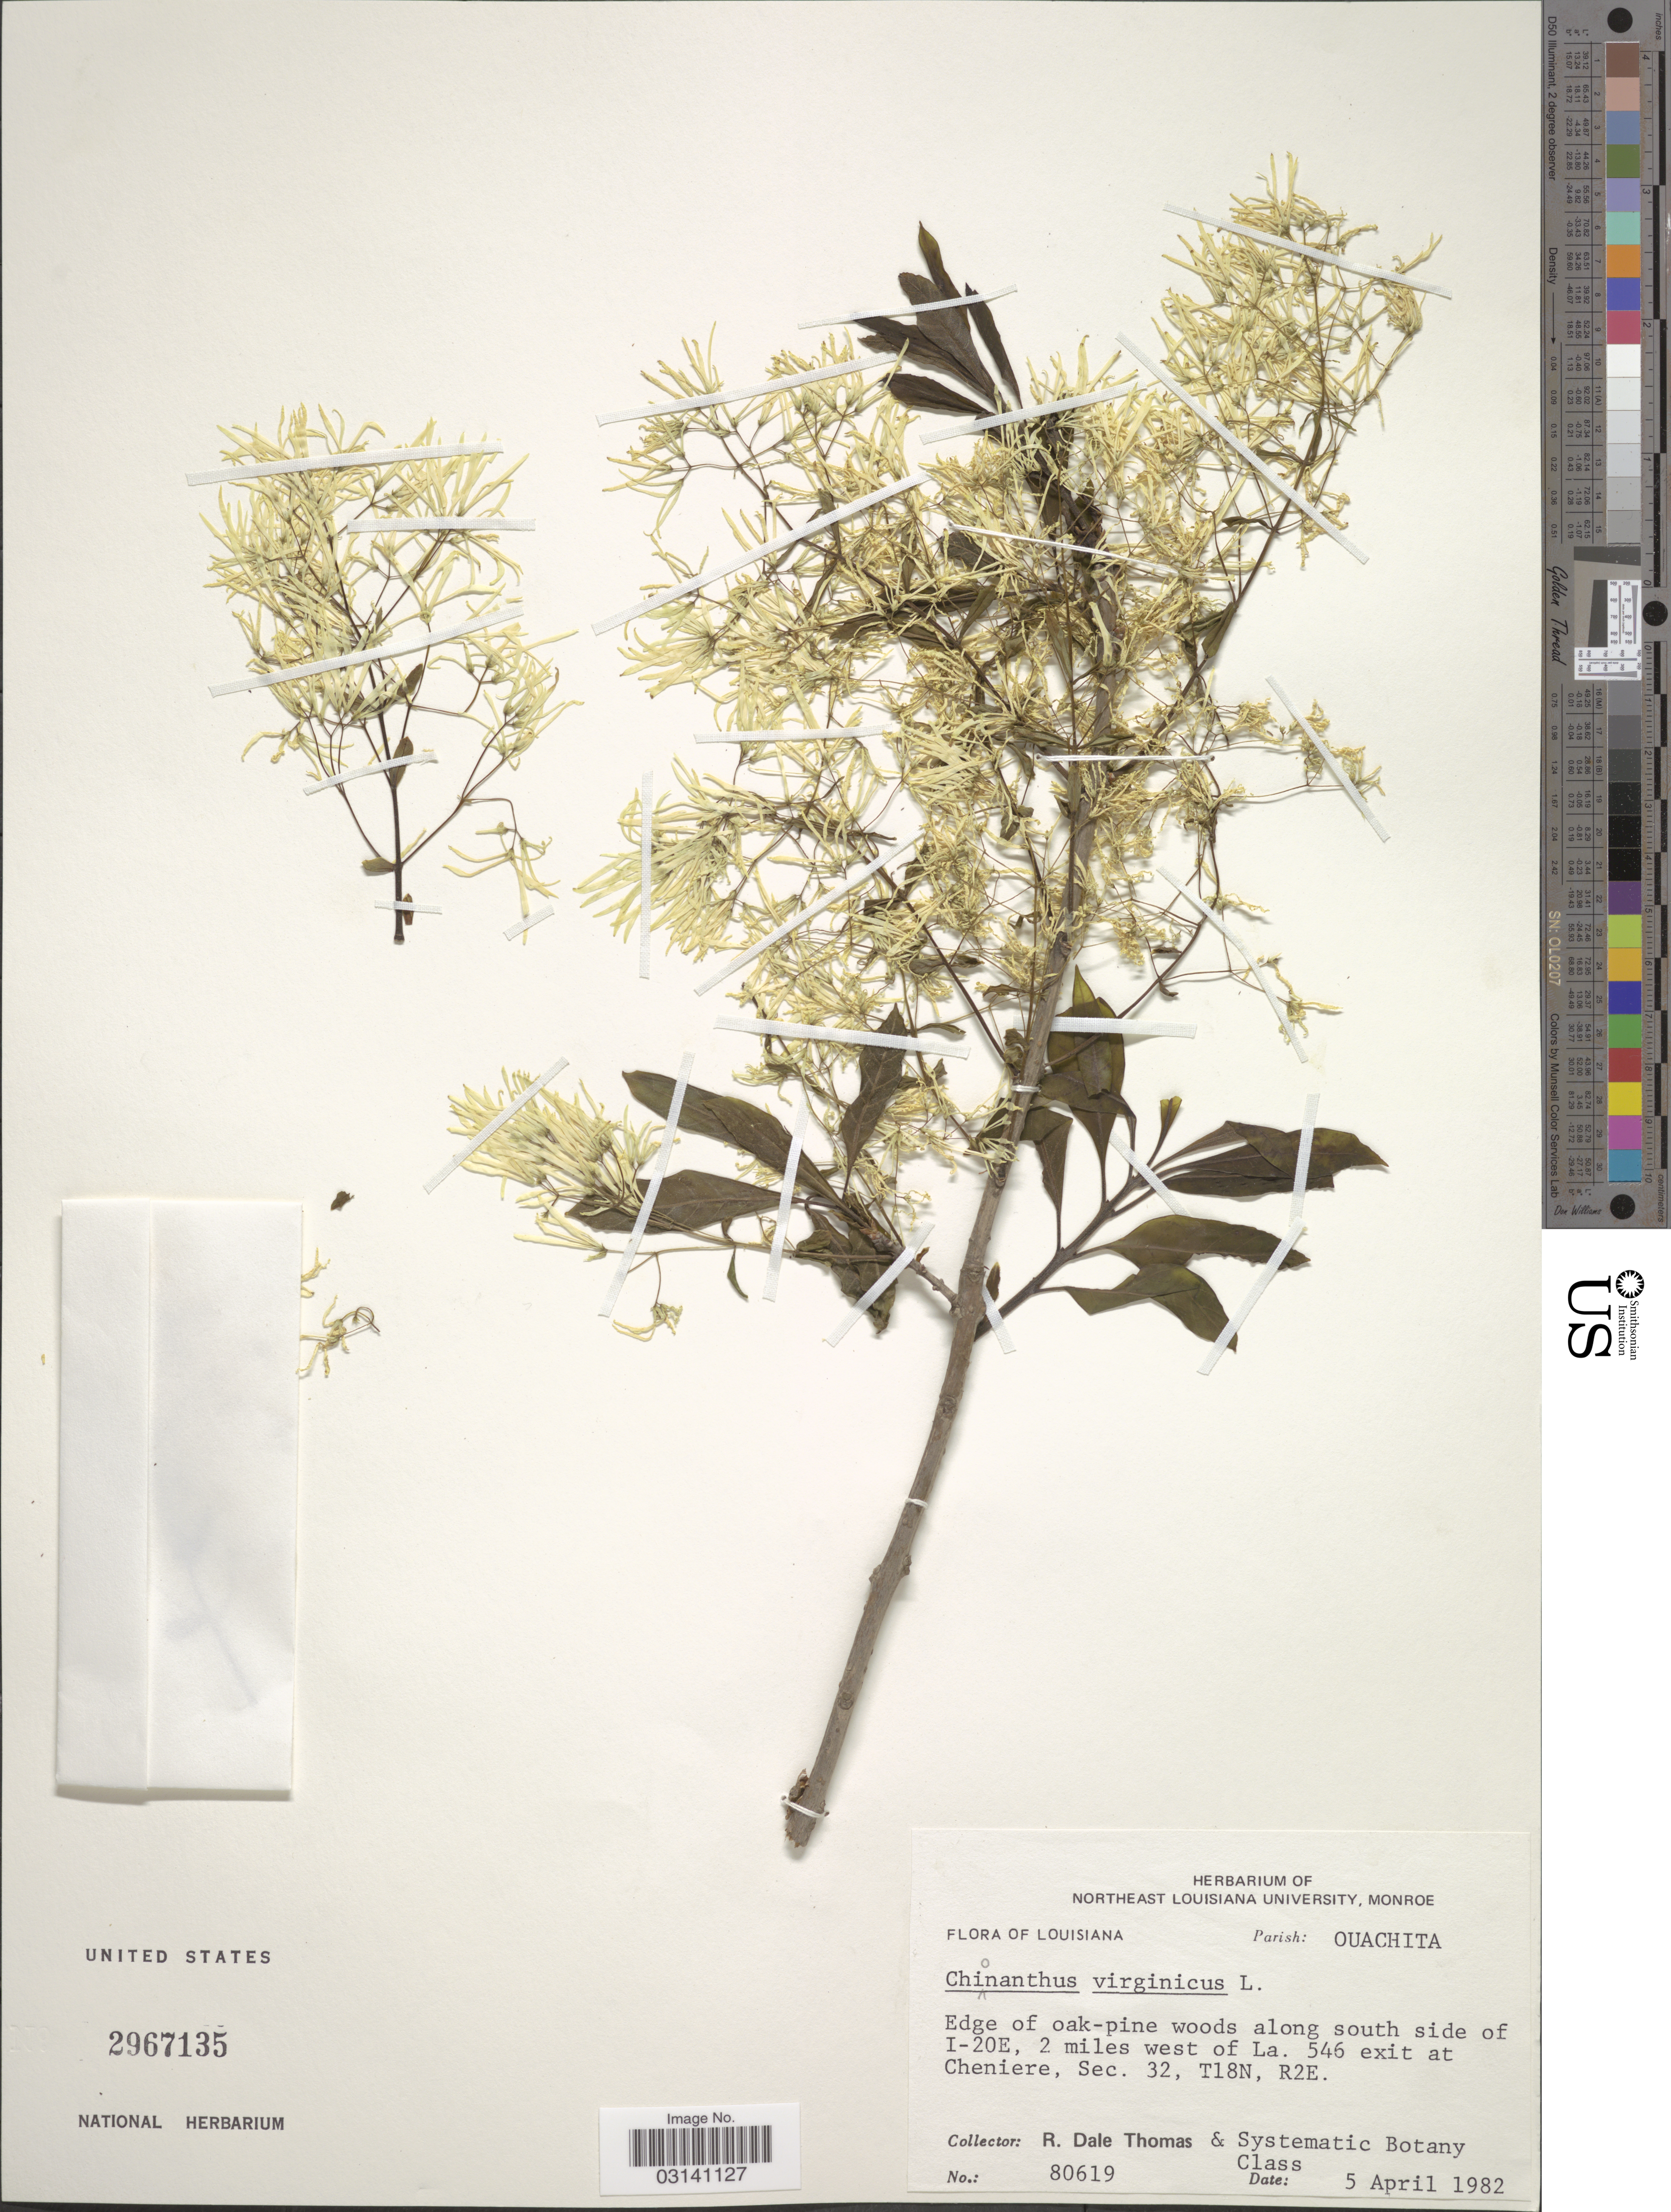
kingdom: Plantae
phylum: Tracheophyta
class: Magnoliopsida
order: Lamiales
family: Oleaceae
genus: Chionanthus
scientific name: Chionanthus virginicus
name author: L.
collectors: R. Thomas & Systematic Botany Class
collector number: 80619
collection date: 1982-04-05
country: United States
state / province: Louisiana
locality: Parish: Ouachita. Edge of oak-pine woods along south side of I-20E, 2 miles west of La. 546 exit at Cheniere, Sec. 32, T18N, R2E.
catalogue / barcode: US 2967135